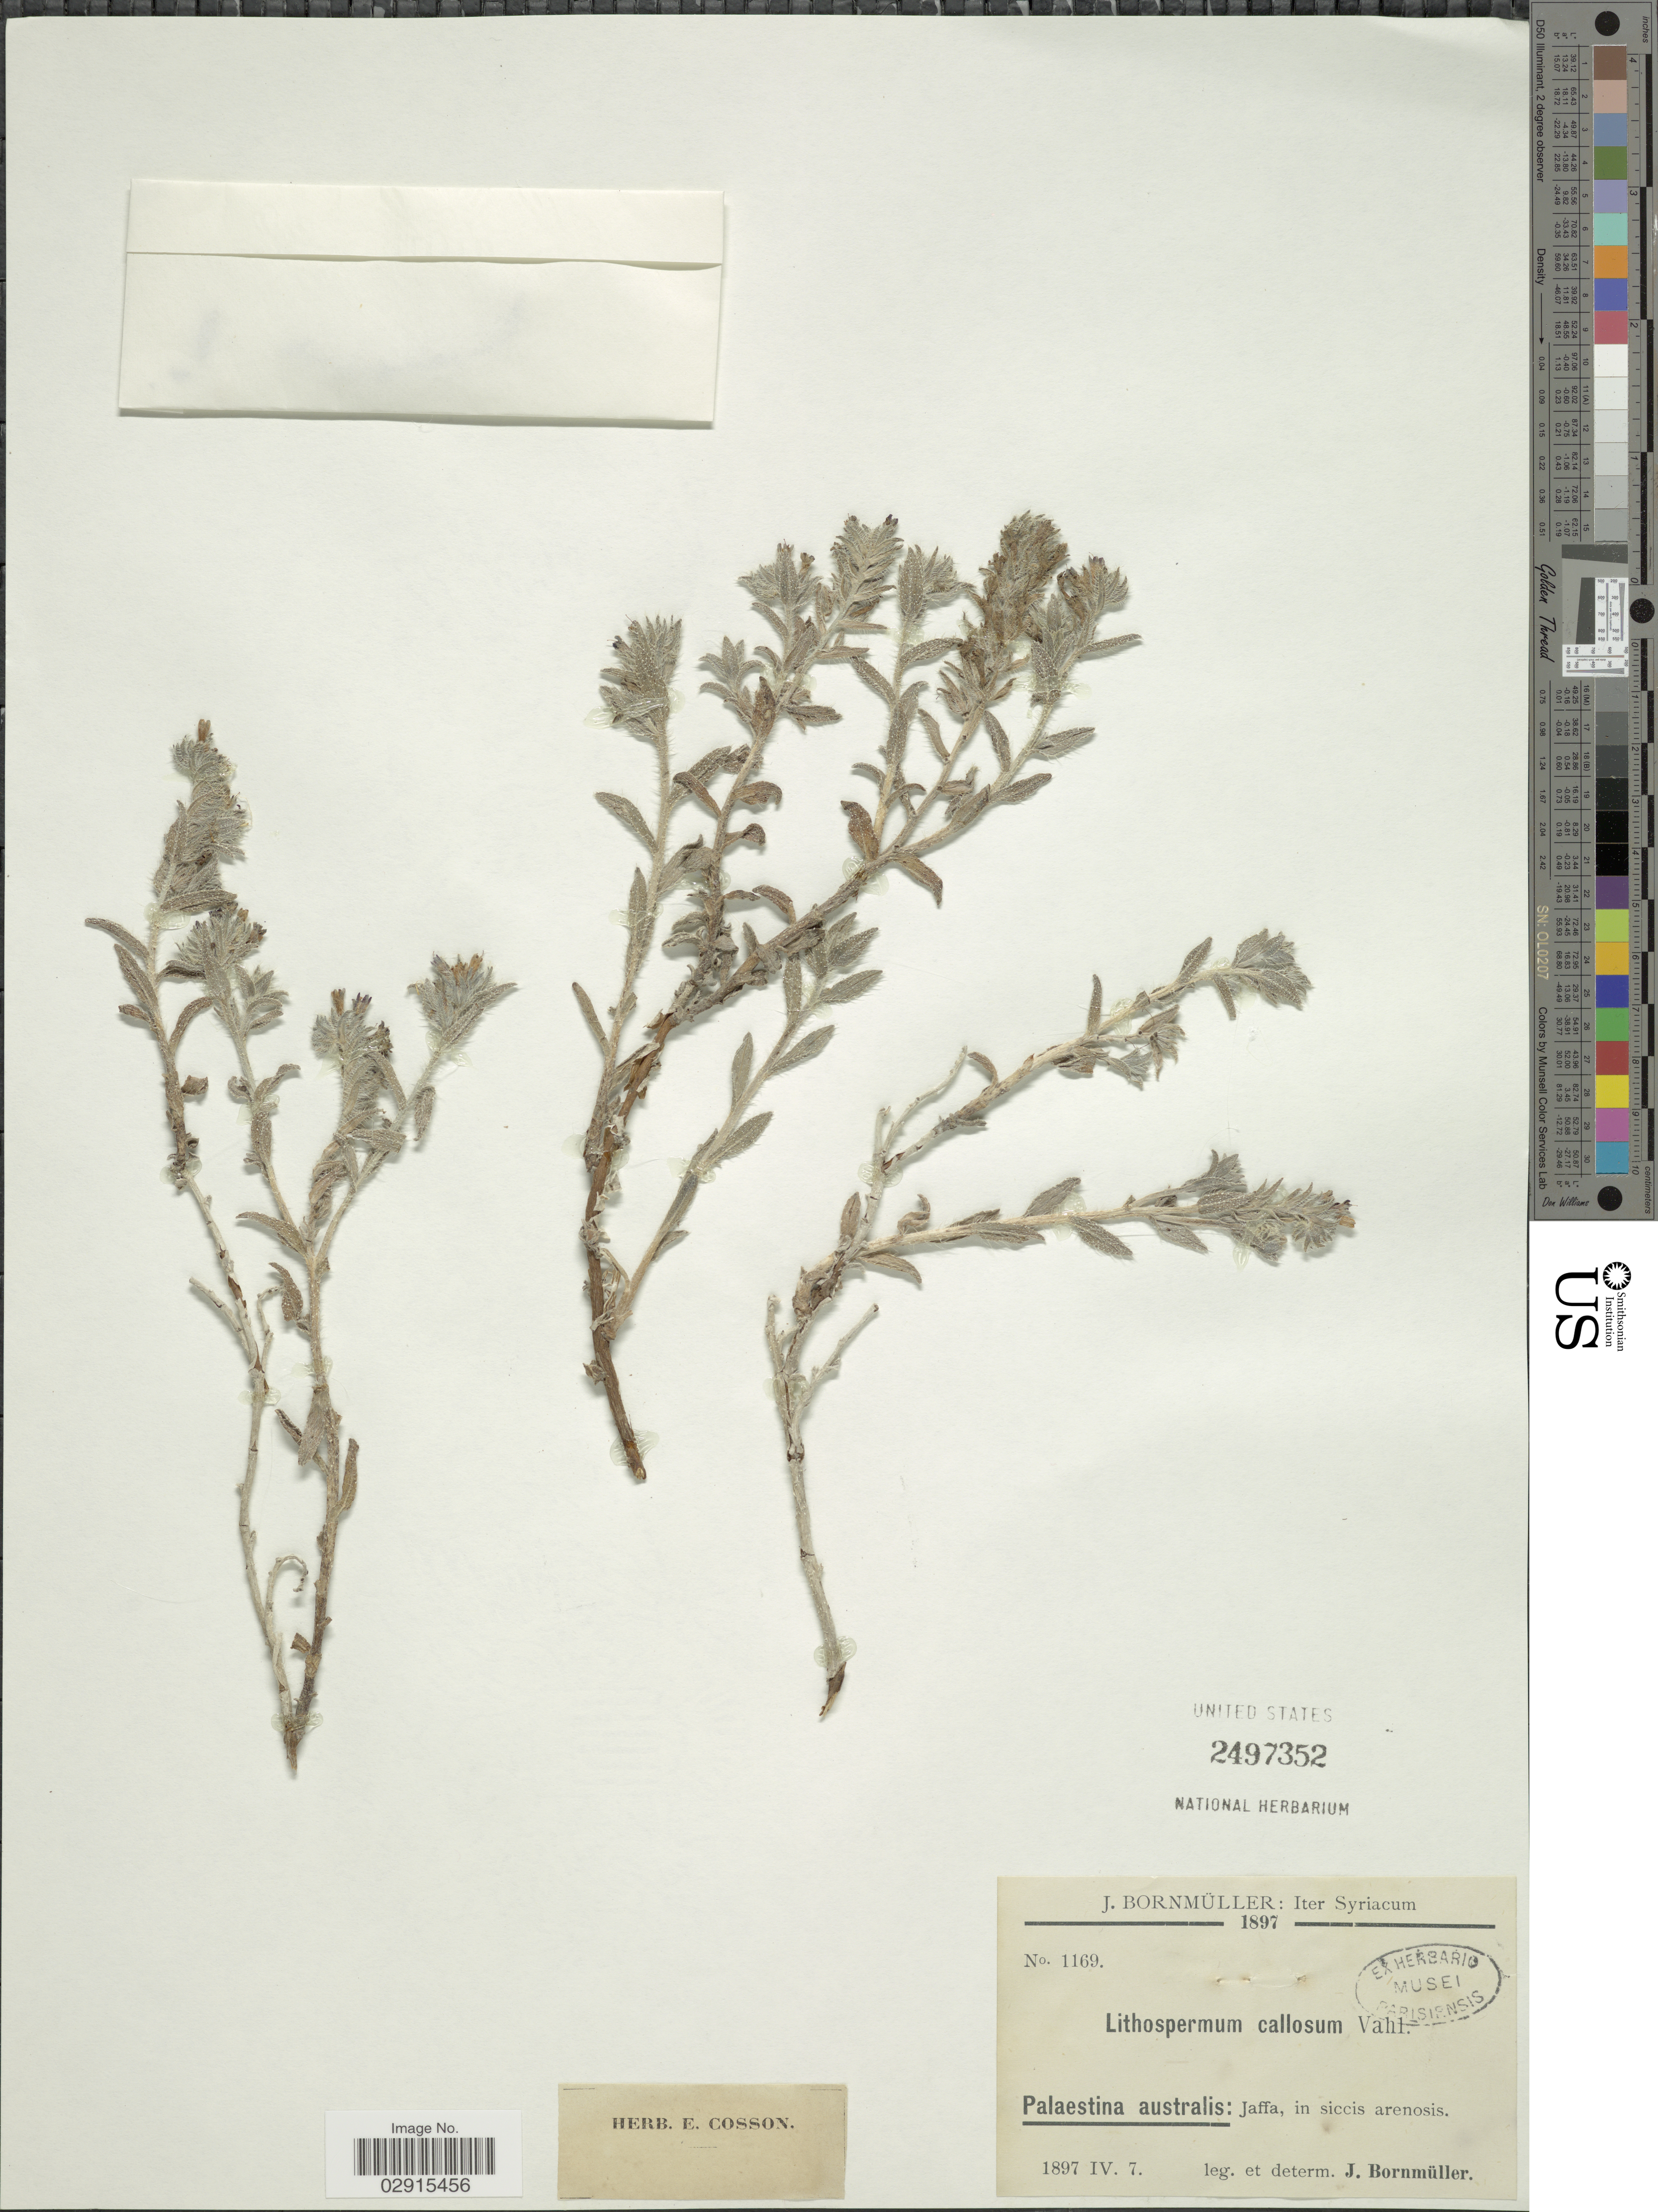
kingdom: Plantae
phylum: Tracheophyta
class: Magnoliopsida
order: Boraginales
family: Boraginaceae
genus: Lithospermum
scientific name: Lithospermum callosum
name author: Vahl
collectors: J. Bornmüller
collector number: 1169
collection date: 1897-04-07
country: Syria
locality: Syriacum, Palaestina australis: Jaffa, in siccis arenosis.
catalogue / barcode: US 2497352